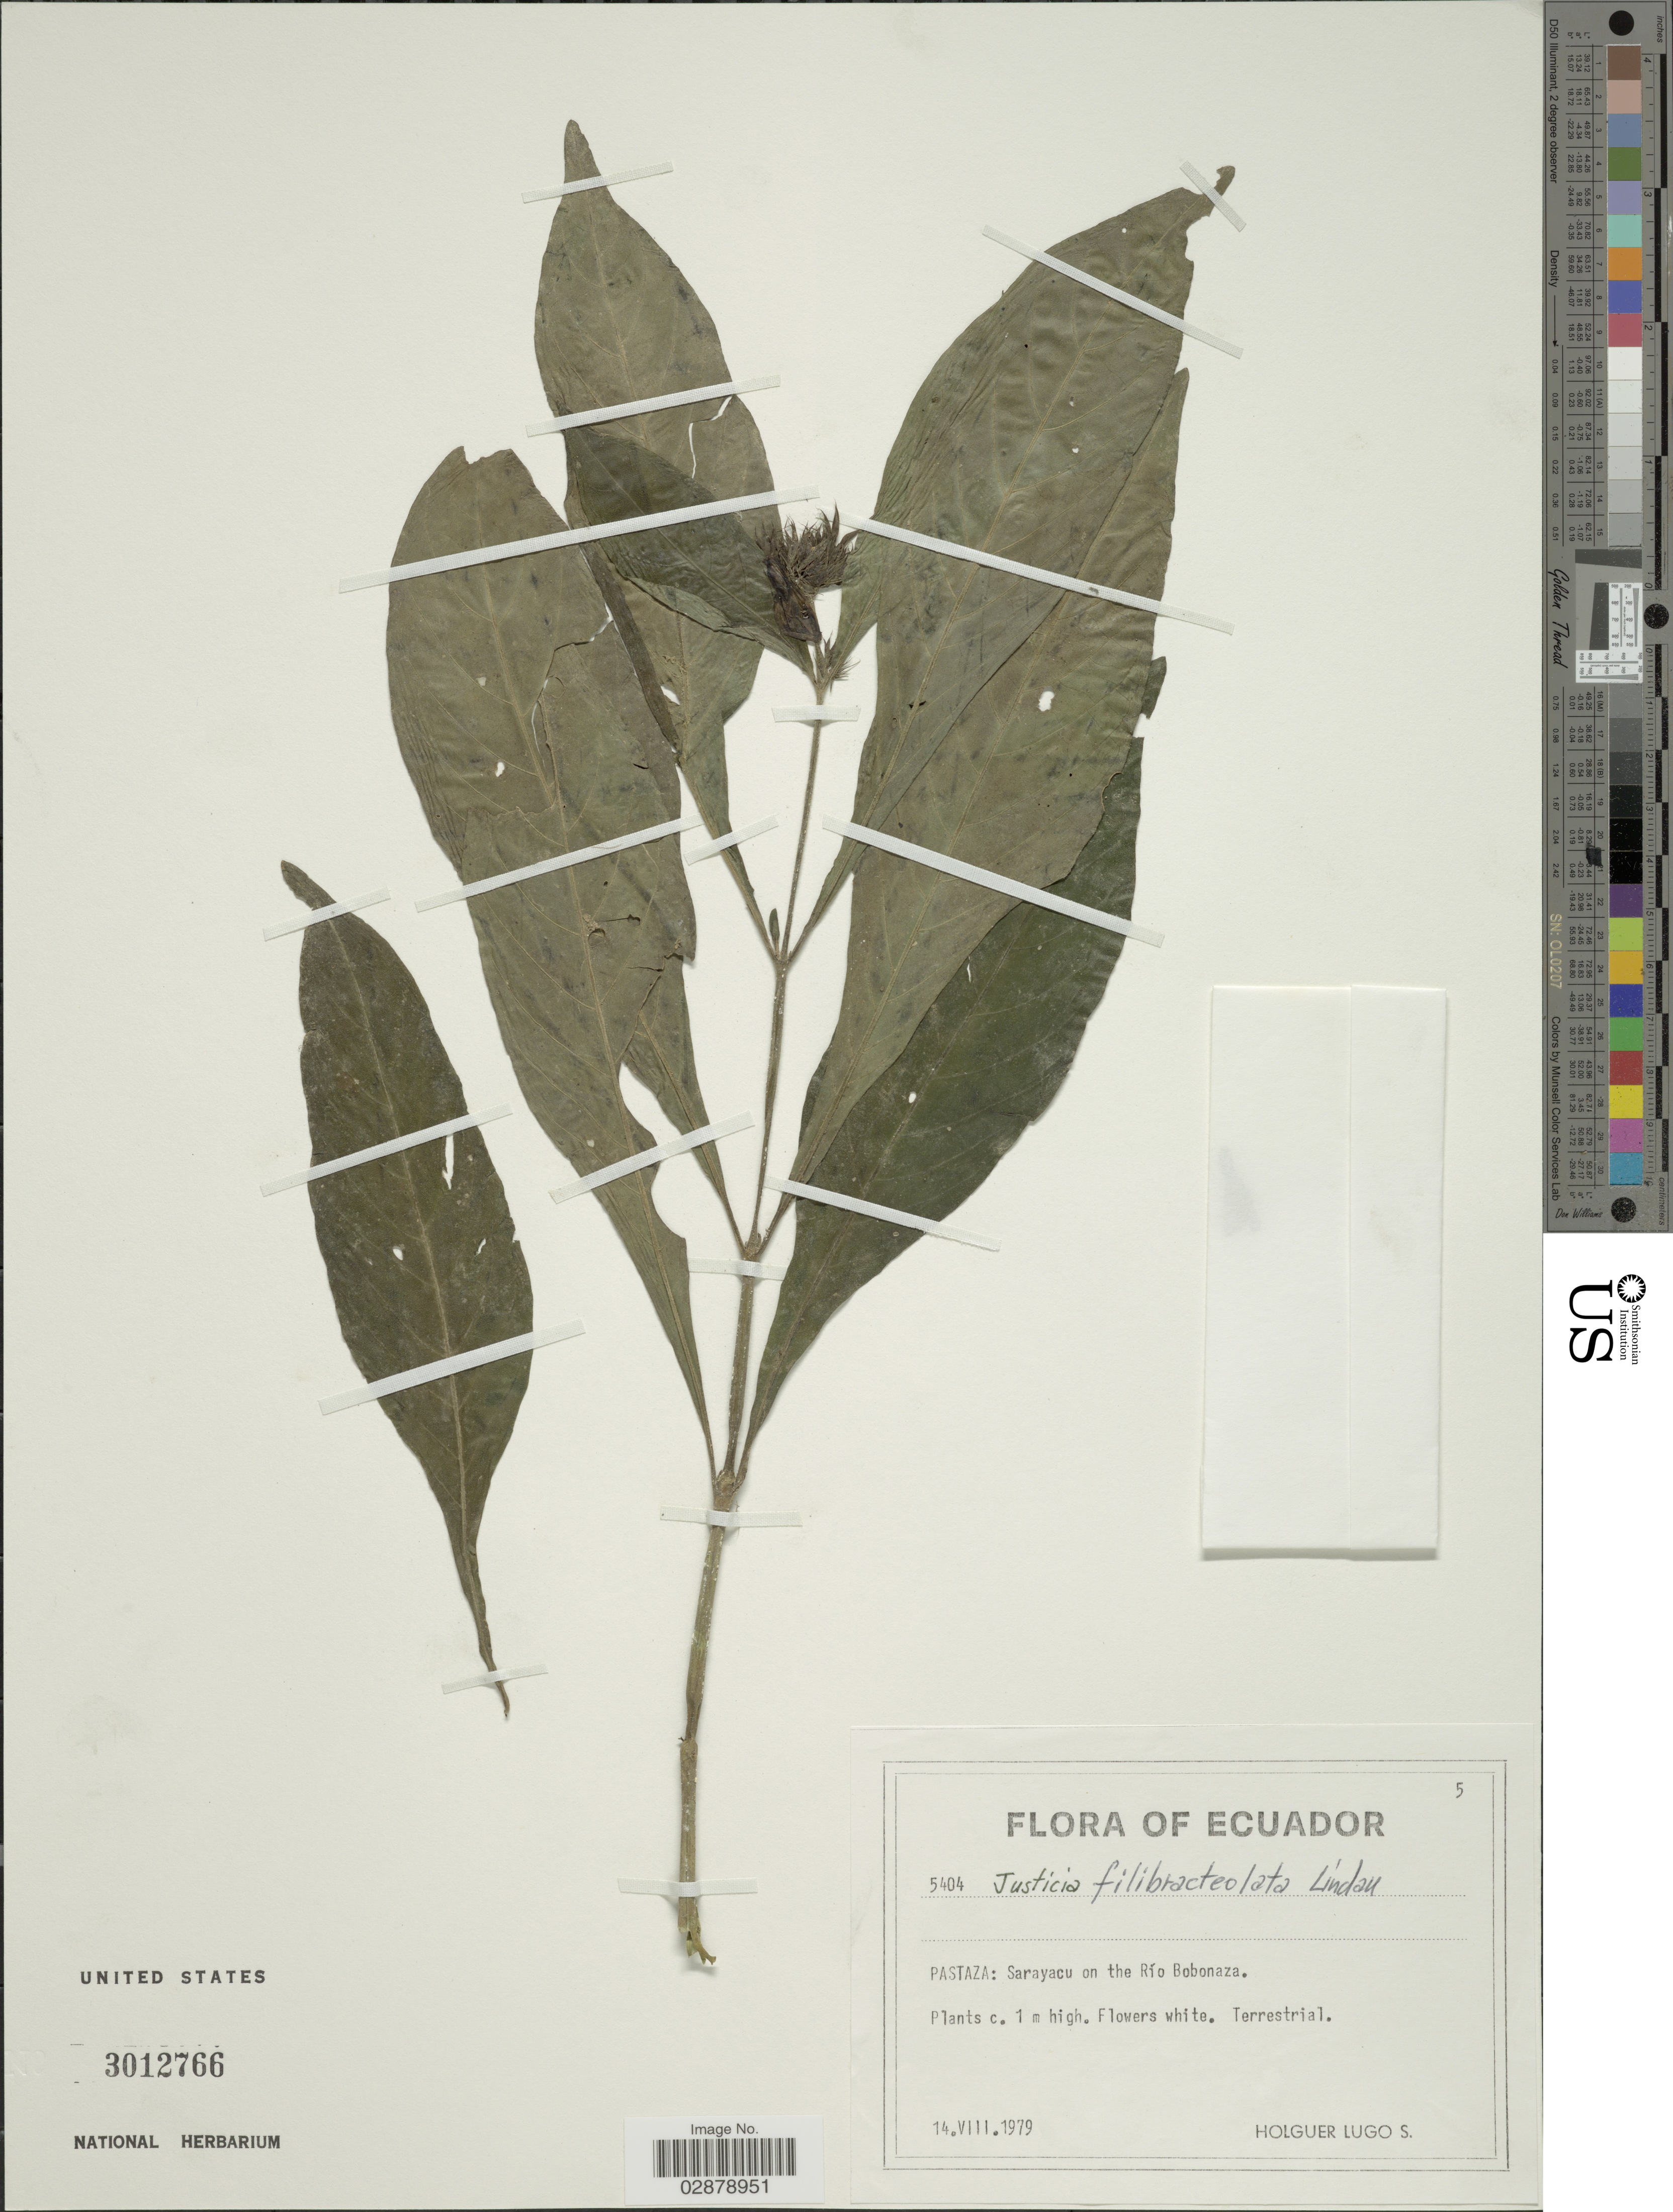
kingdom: Plantae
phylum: Tracheophyta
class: Magnoliopsida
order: Lamiales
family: Acanthaceae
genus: Justicia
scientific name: Justicia filibracteolata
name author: Lindau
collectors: H. Lugo S.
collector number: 5404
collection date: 1979-08-14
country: Ecuador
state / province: Pastaza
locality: Sarayacu on the Río Bobonaza.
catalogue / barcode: US 3012766